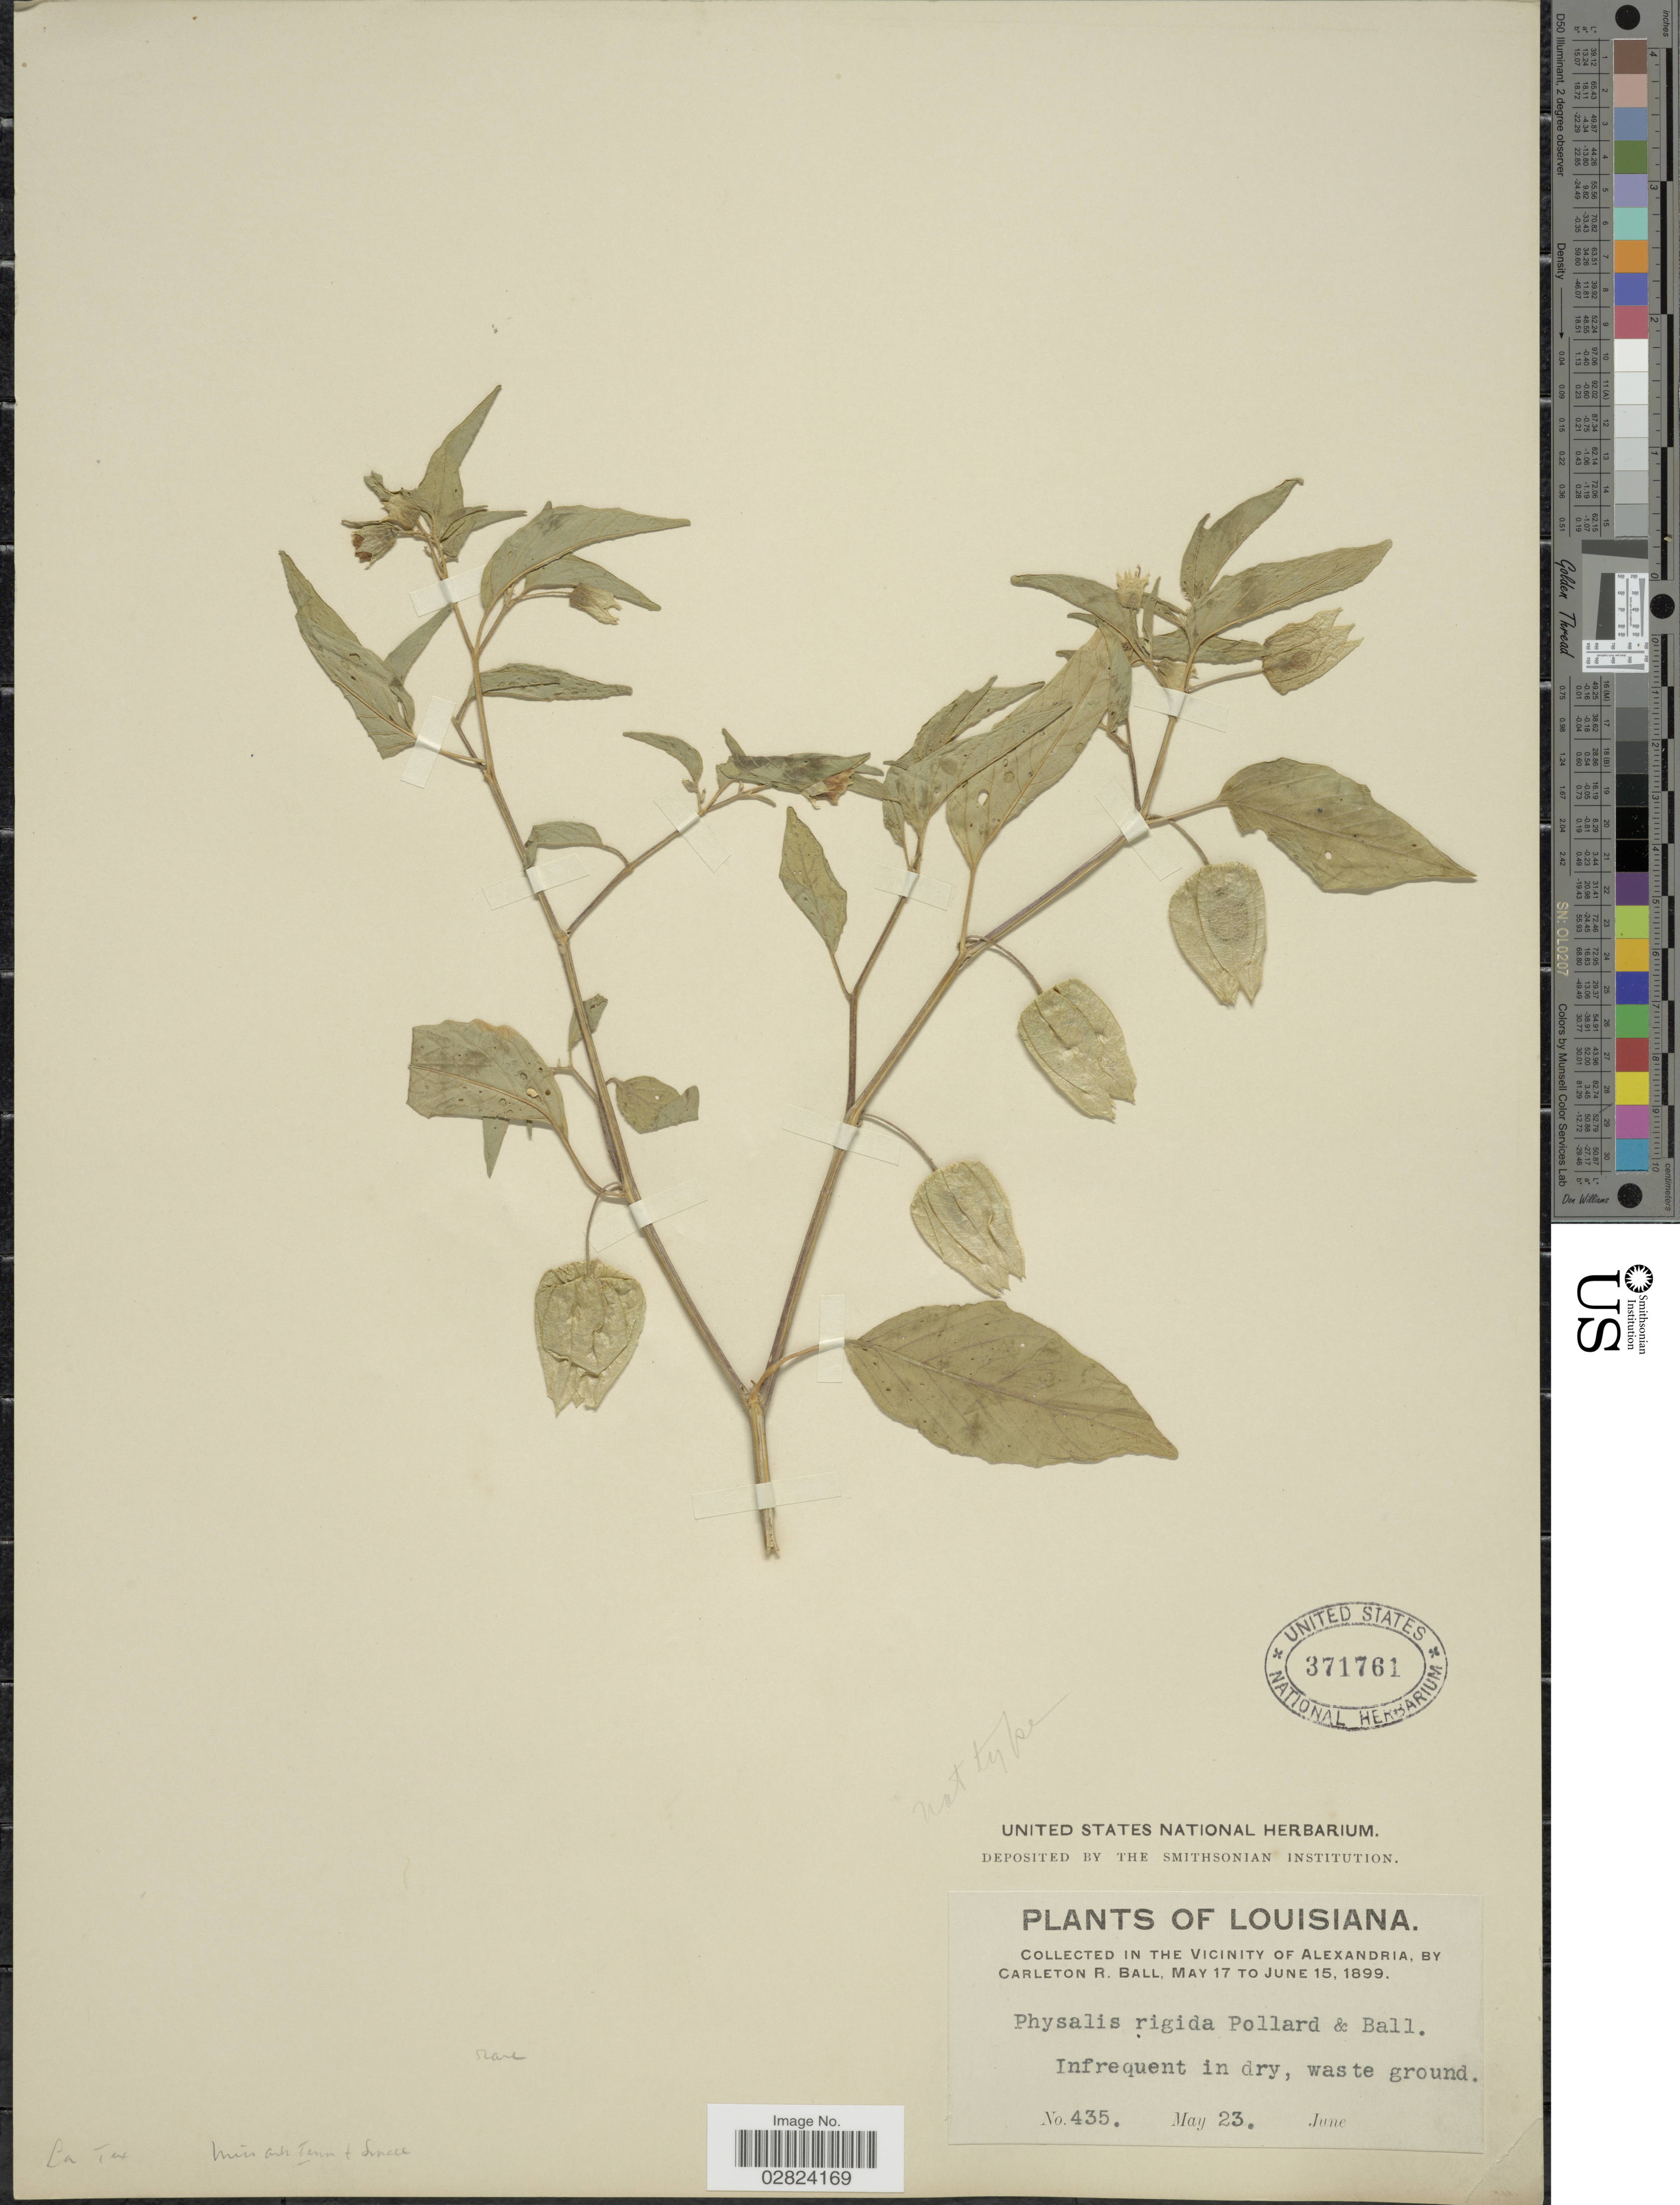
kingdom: Plantae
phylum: Tracheophyta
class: Magnoliopsida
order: Solanales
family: Solanaceae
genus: Physalis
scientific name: Physalis rigida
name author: Pollard & C.R. Ball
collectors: C. R. Ball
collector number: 435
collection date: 1899-05-23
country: United States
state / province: Louisiana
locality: In the vicinity of Alexandria.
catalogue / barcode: US 371761